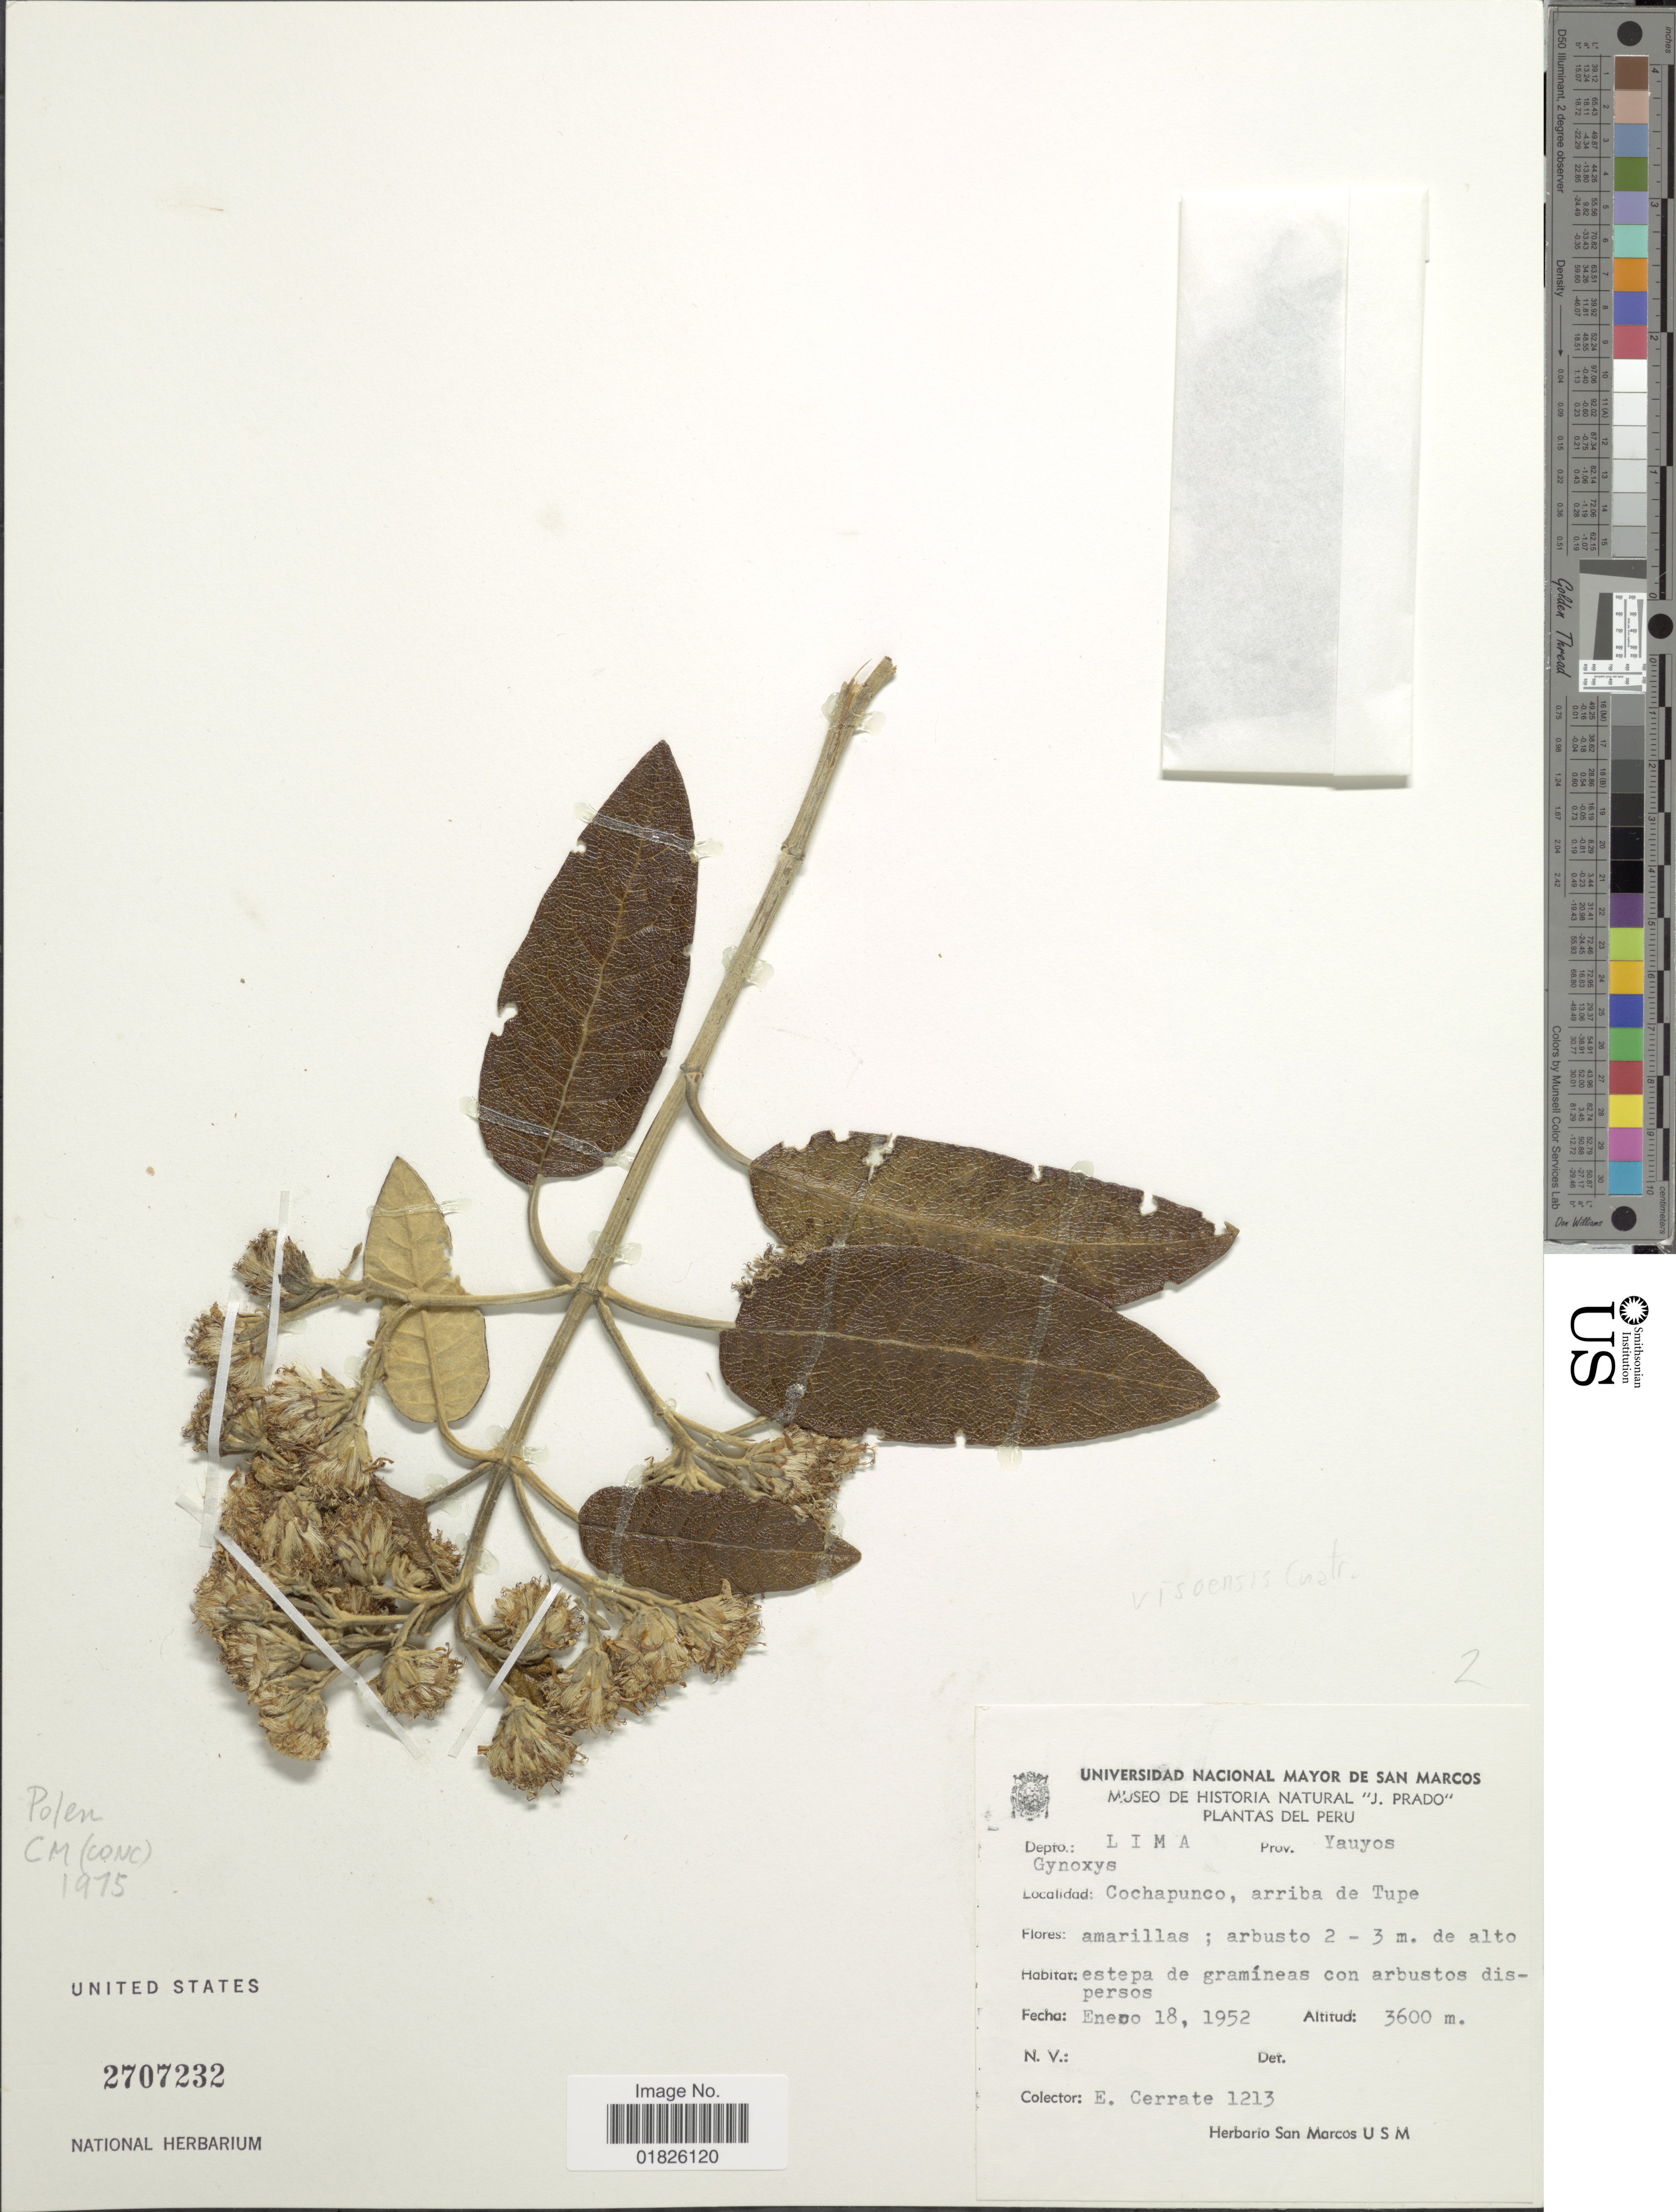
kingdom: Plantae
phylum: Tracheophyta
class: Magnoliopsida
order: Asterales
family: Asteraceae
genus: Gynoxys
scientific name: Gynoxys cusilluyocana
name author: Cuatrec.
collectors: E. Cerrate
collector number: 1213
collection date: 1952-01-18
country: Peru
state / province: Lima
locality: Prov. Yauyos. Cochapunco, arriba de Tupe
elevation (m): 3600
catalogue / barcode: US 2707232